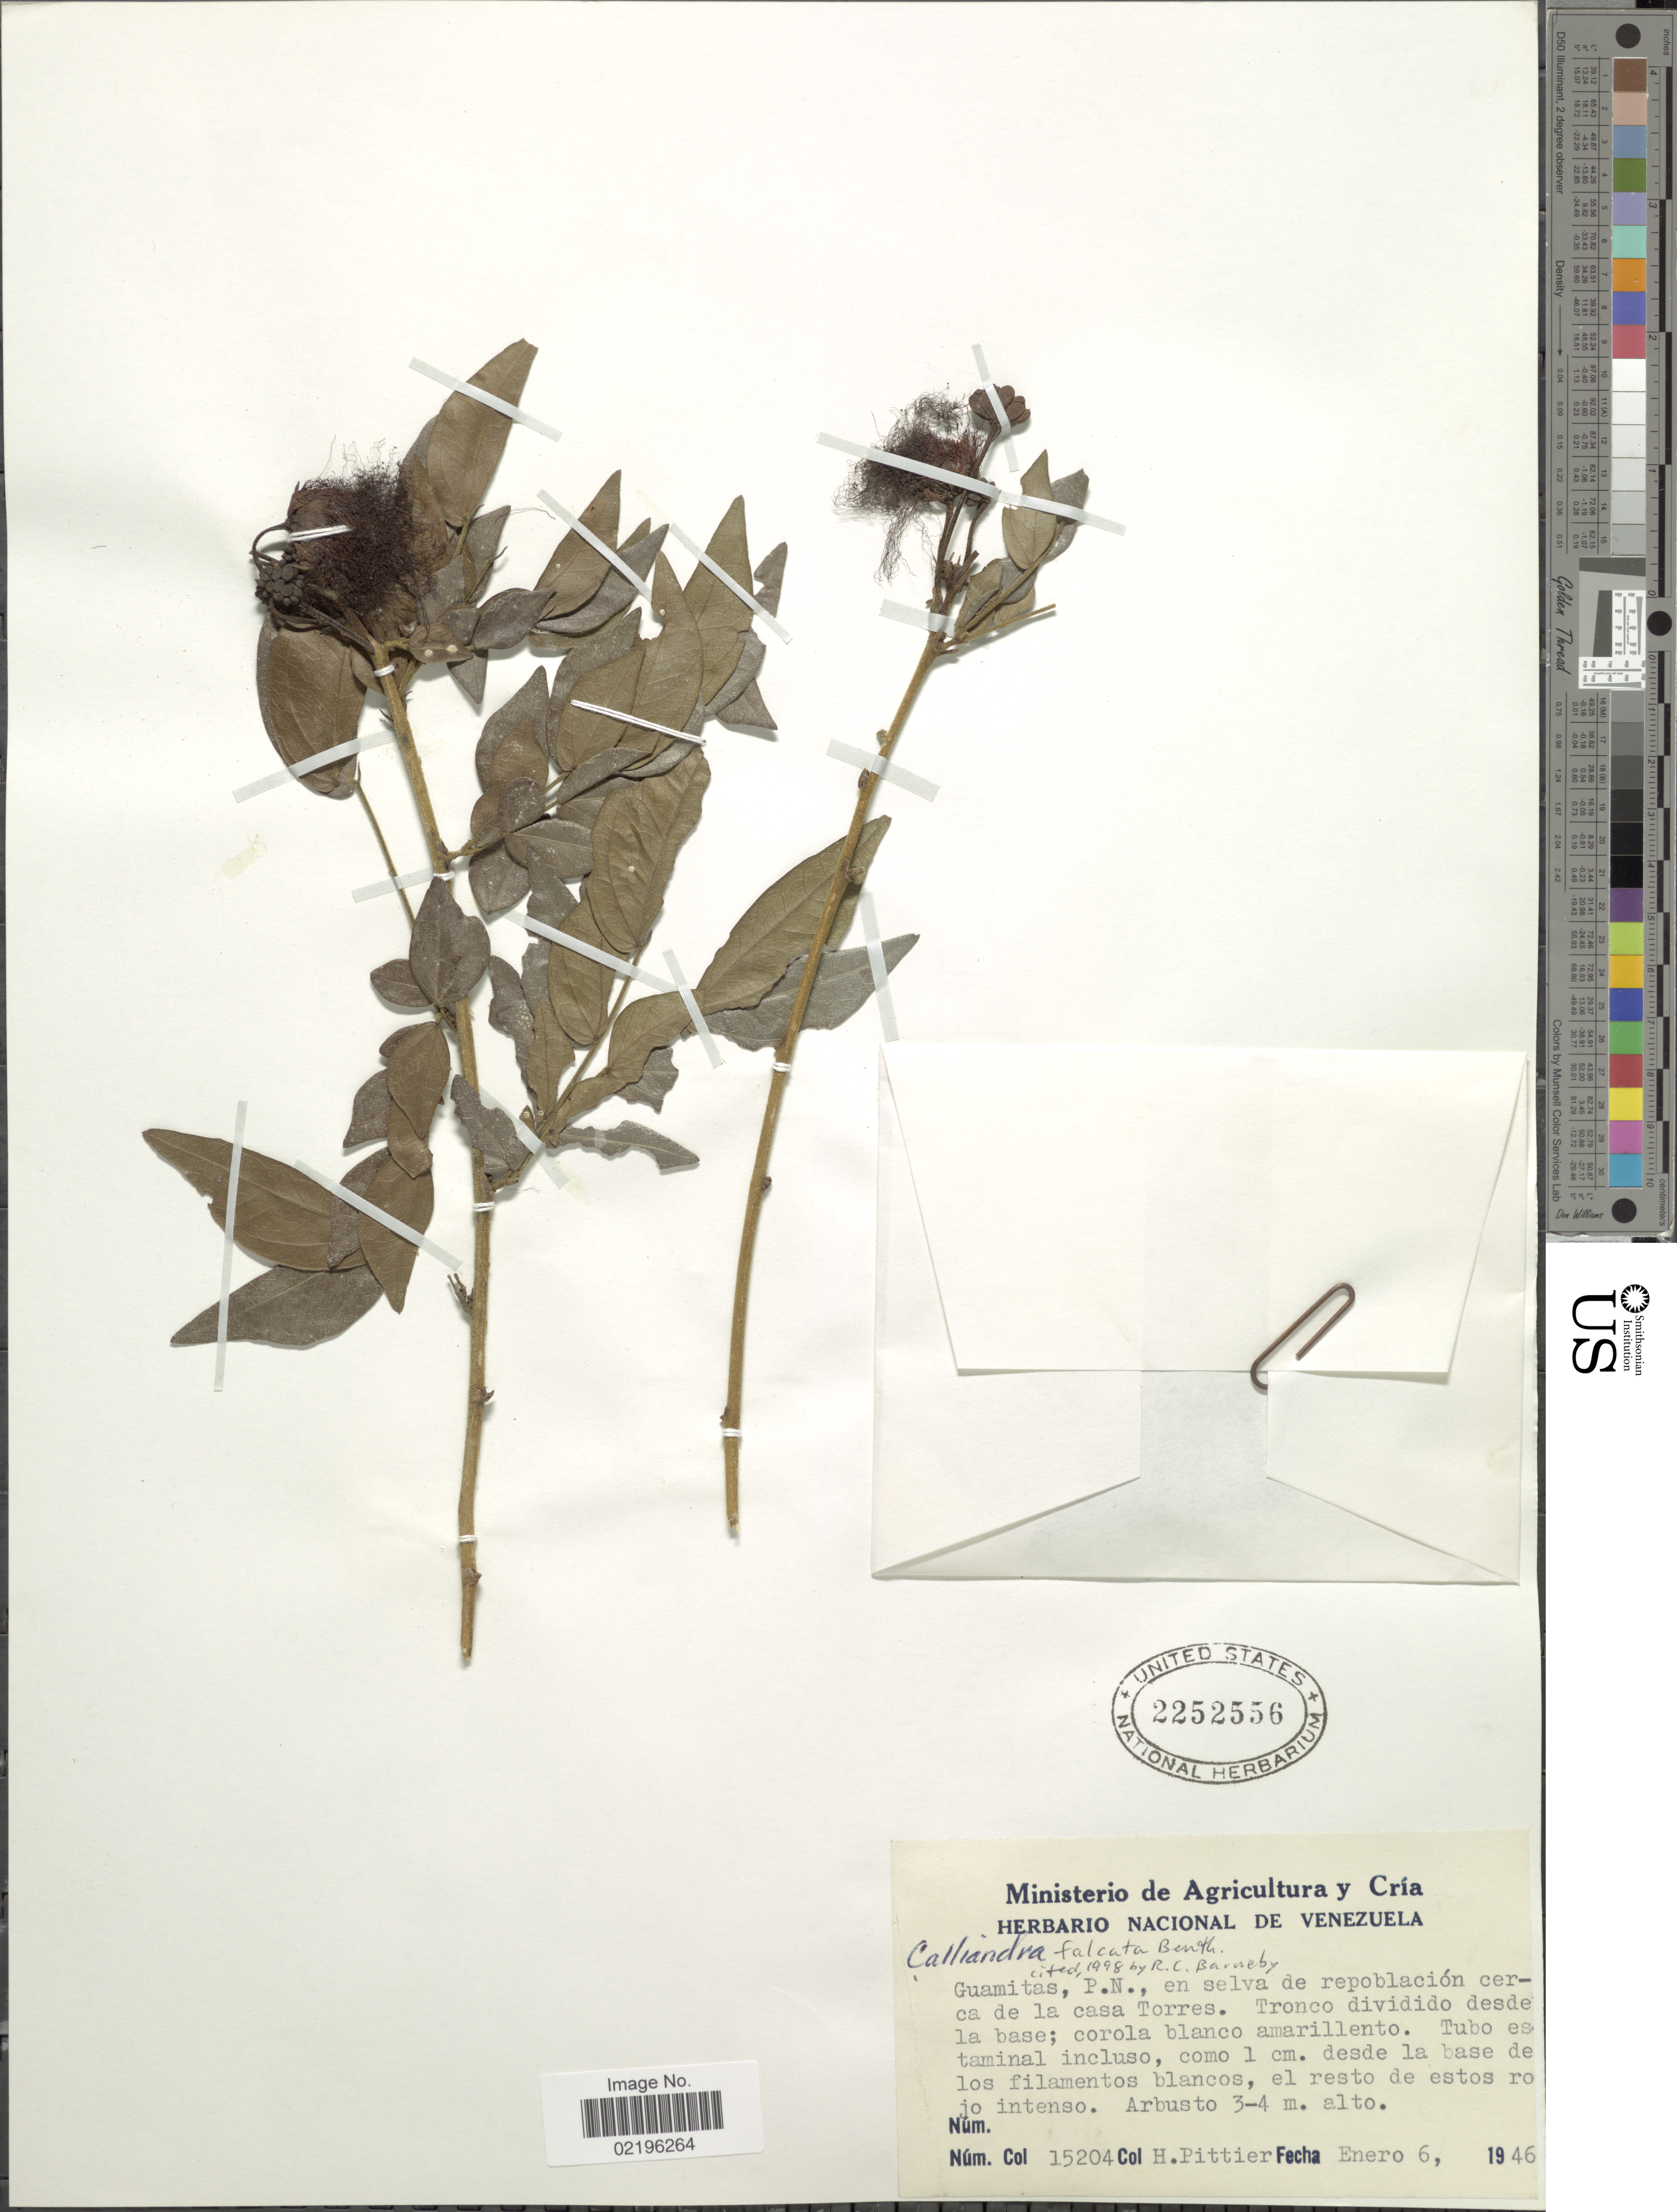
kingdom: Plantae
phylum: Tracheophyta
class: Magnoliopsida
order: Fabales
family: Fabaceae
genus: Calliandra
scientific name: Calliandra falcata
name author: Benth.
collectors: H. F. Pittier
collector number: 15204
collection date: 1946-01-06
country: Venezuela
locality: Guamitas, P. N., en selva de repoblacion cerca de la casa Torres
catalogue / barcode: US 2252556